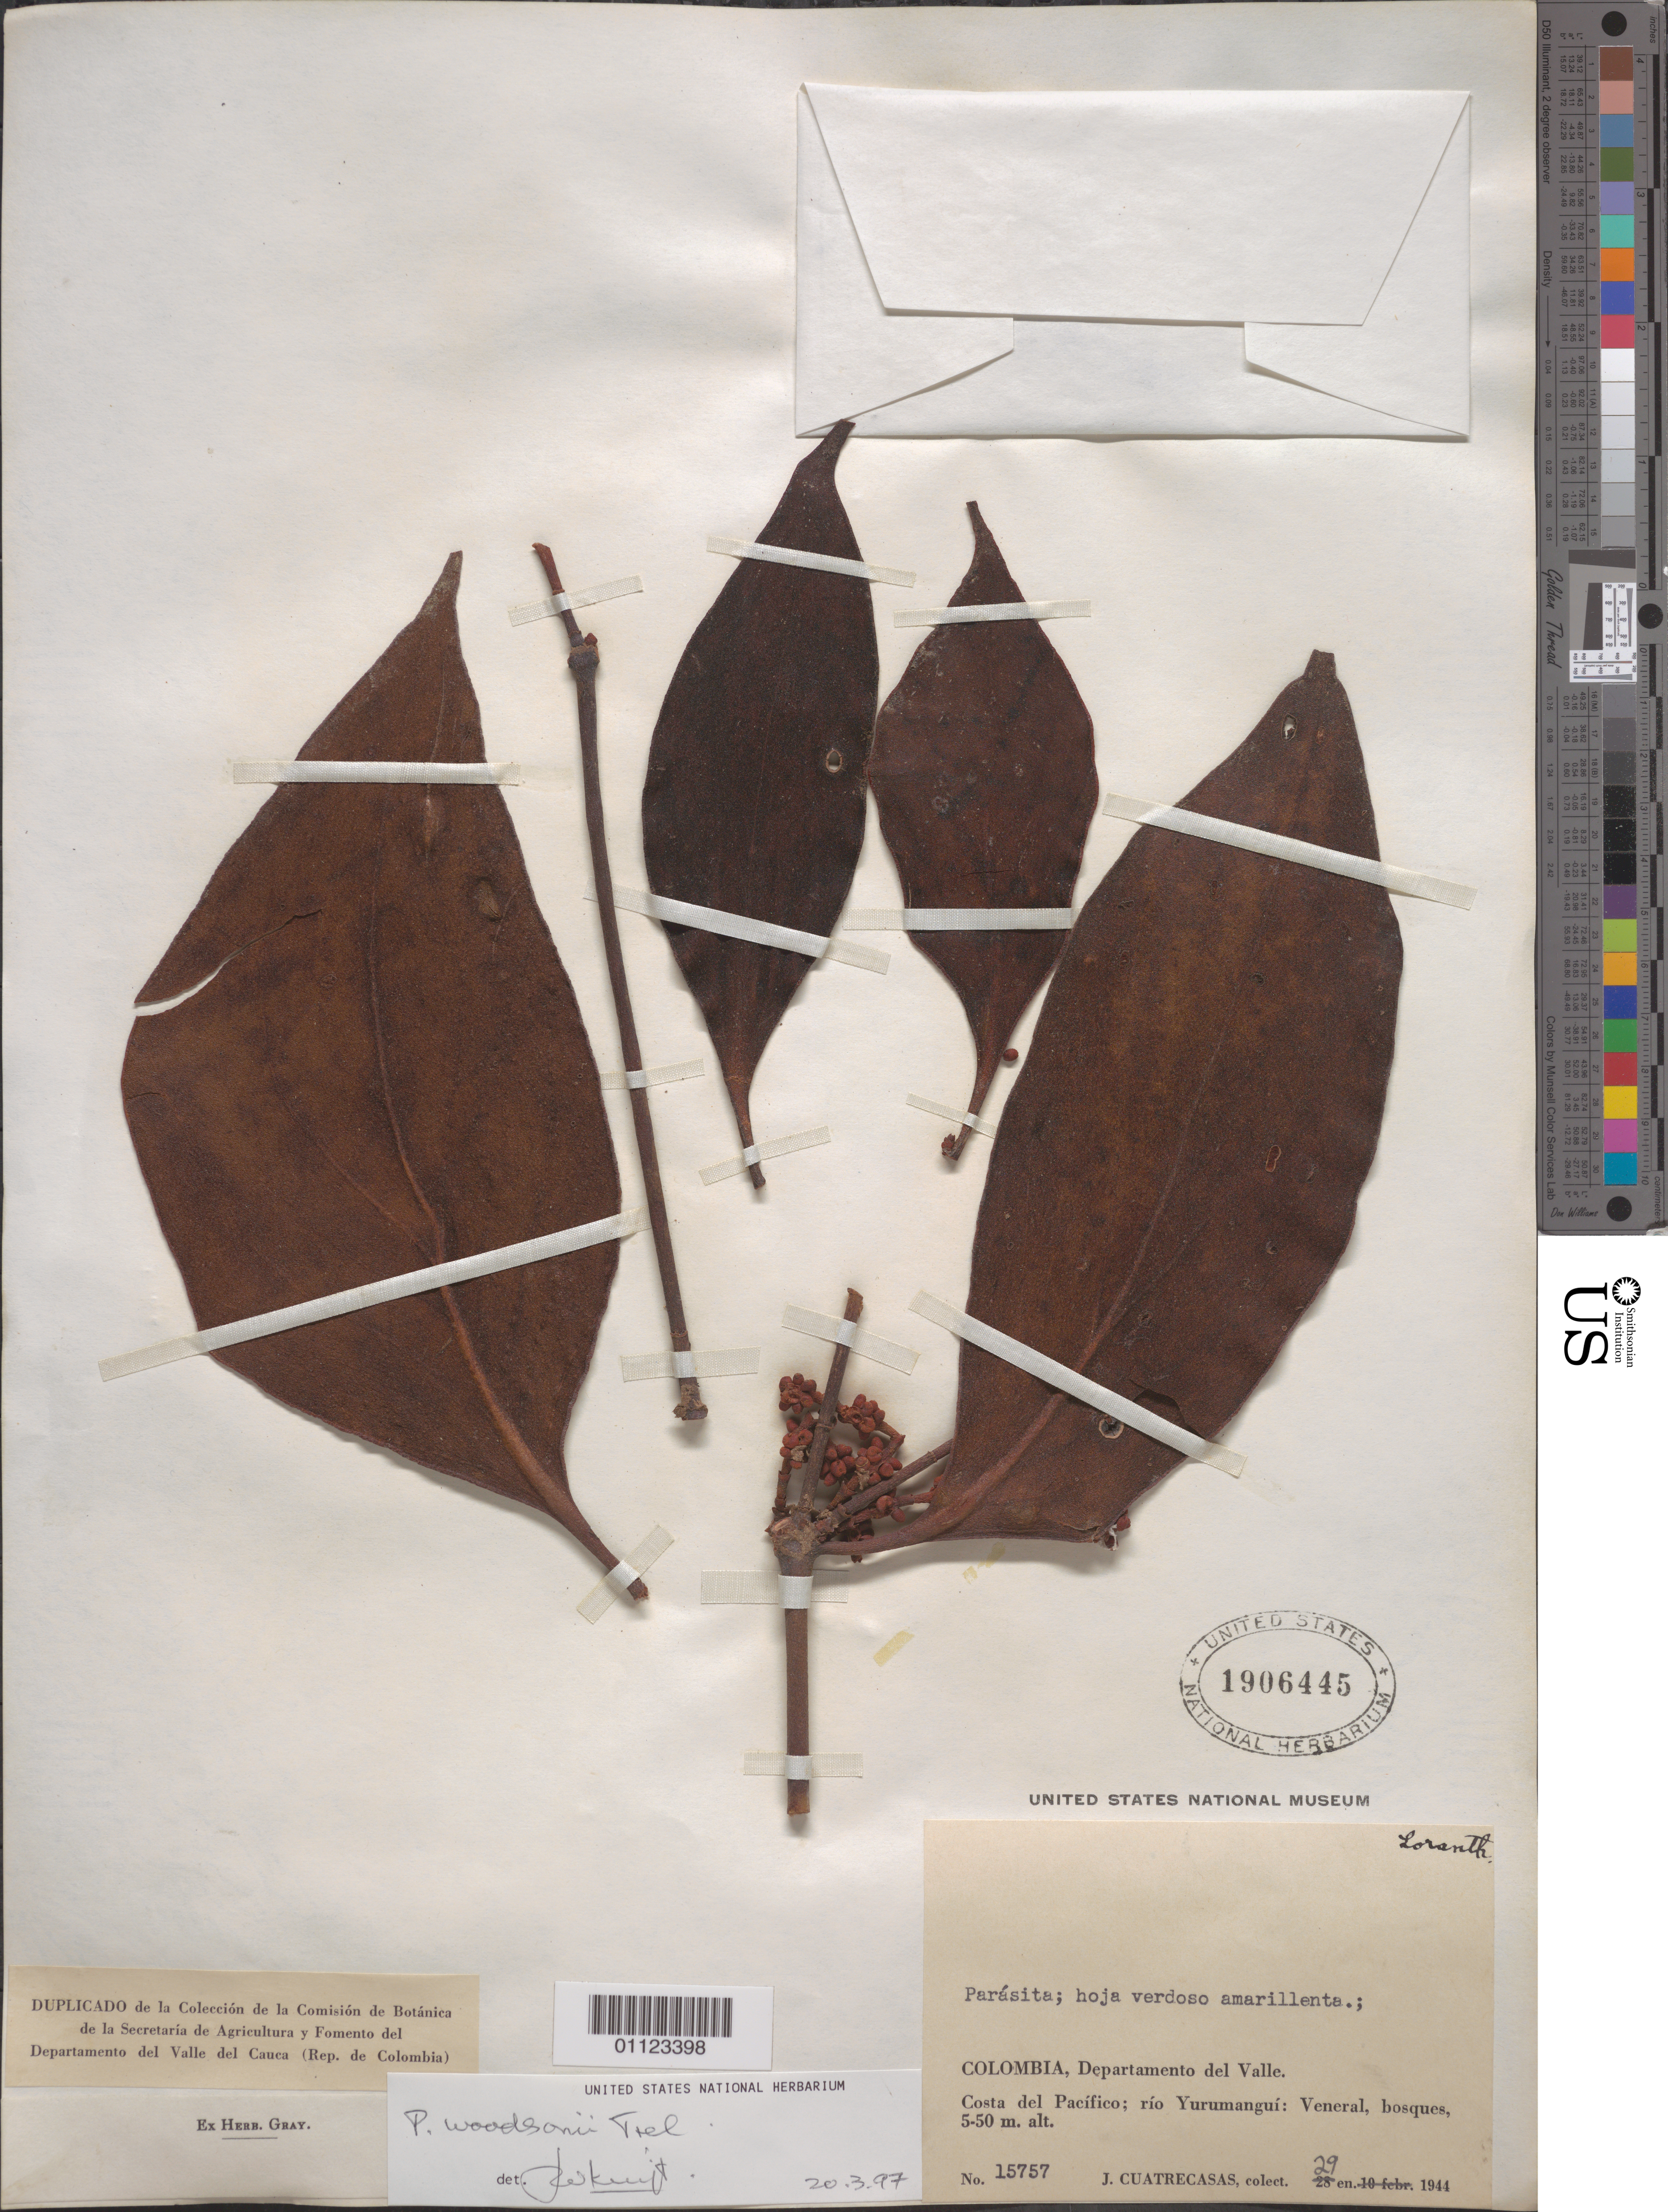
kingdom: Plantae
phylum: Tracheophyta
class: Magnoliopsida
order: Santalales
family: Viscaceae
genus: Phoradendron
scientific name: Phoradendron woodsonii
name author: Trel.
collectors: J. Cuatrecasas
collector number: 15757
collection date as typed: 29 Jan 1944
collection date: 1944-01-29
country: Colombia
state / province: Valle del Cauca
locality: Departamento del Valle. Costa del Pacifico; río Yurumanguí: Veneral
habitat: bosques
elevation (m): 5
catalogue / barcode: US 1906445